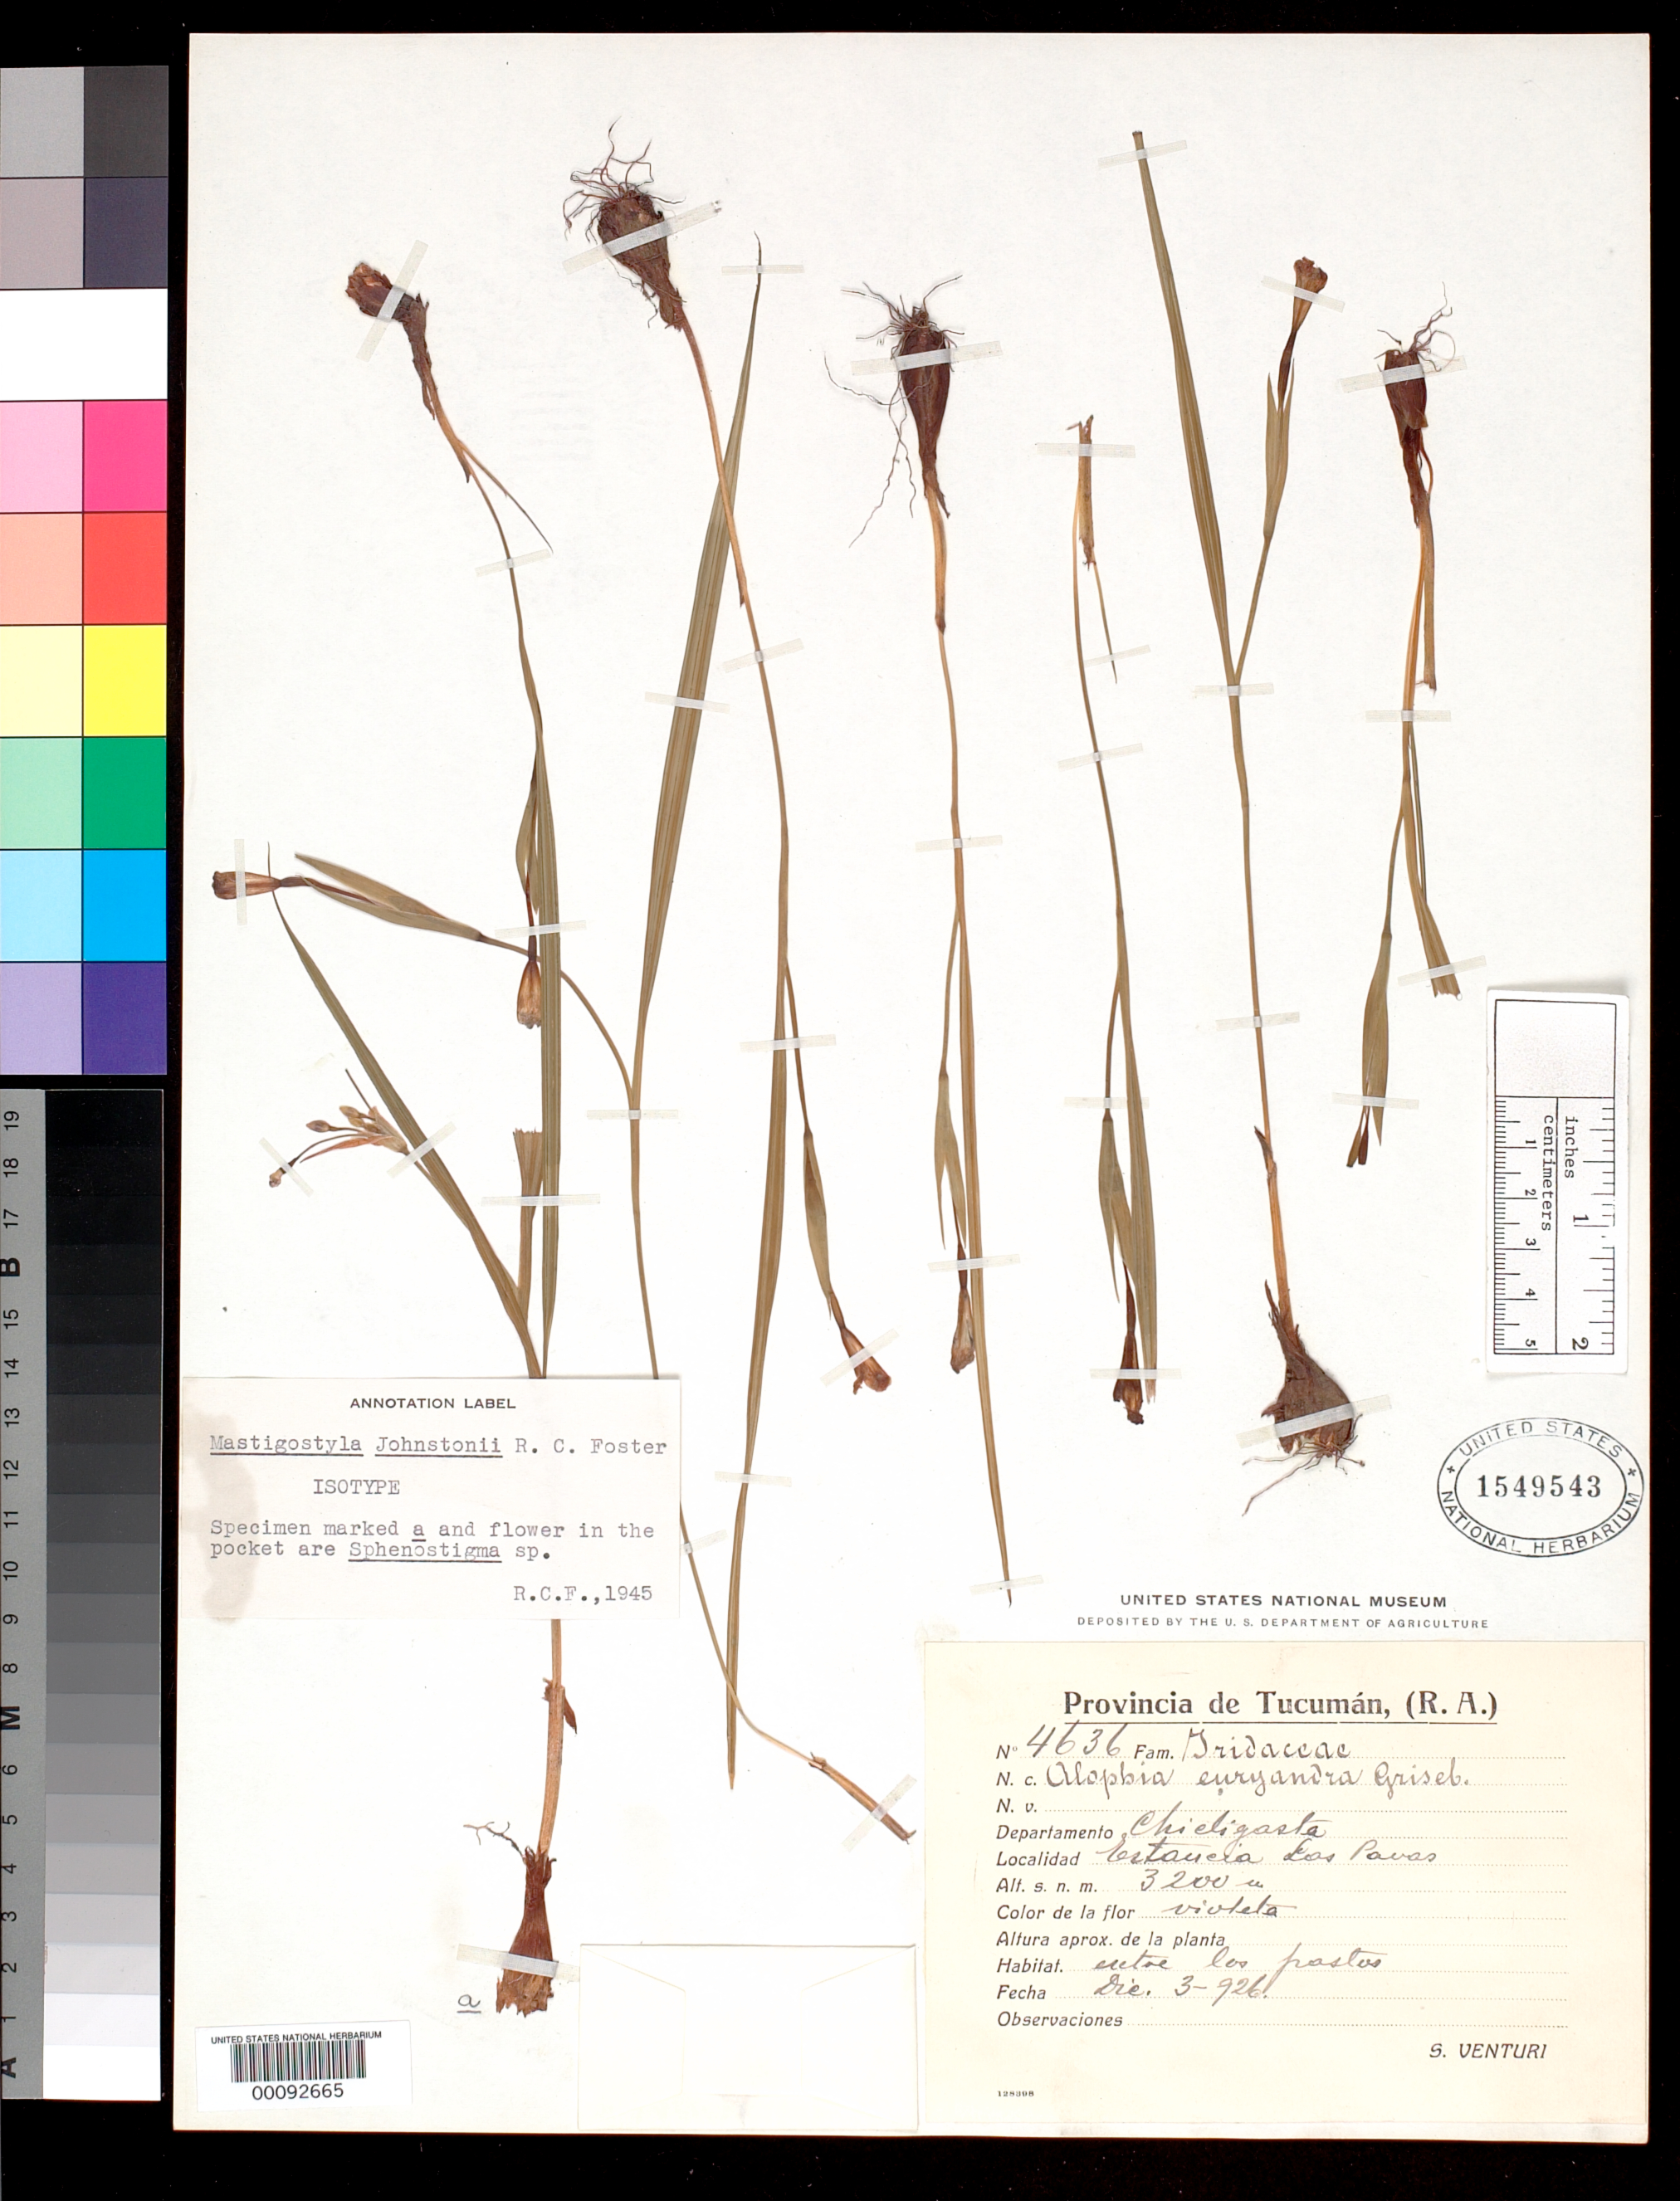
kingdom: Plantae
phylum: Tracheophyta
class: Liliopsida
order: Asparagales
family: Iridaceae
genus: Mastigostyla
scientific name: Mastigostyla johnstonii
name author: R.C. Foster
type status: Isotype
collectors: S. Venturi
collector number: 4636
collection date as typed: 03 Dec 1926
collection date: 1926-12-03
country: Argentina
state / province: Tucumán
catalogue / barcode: US 1549543